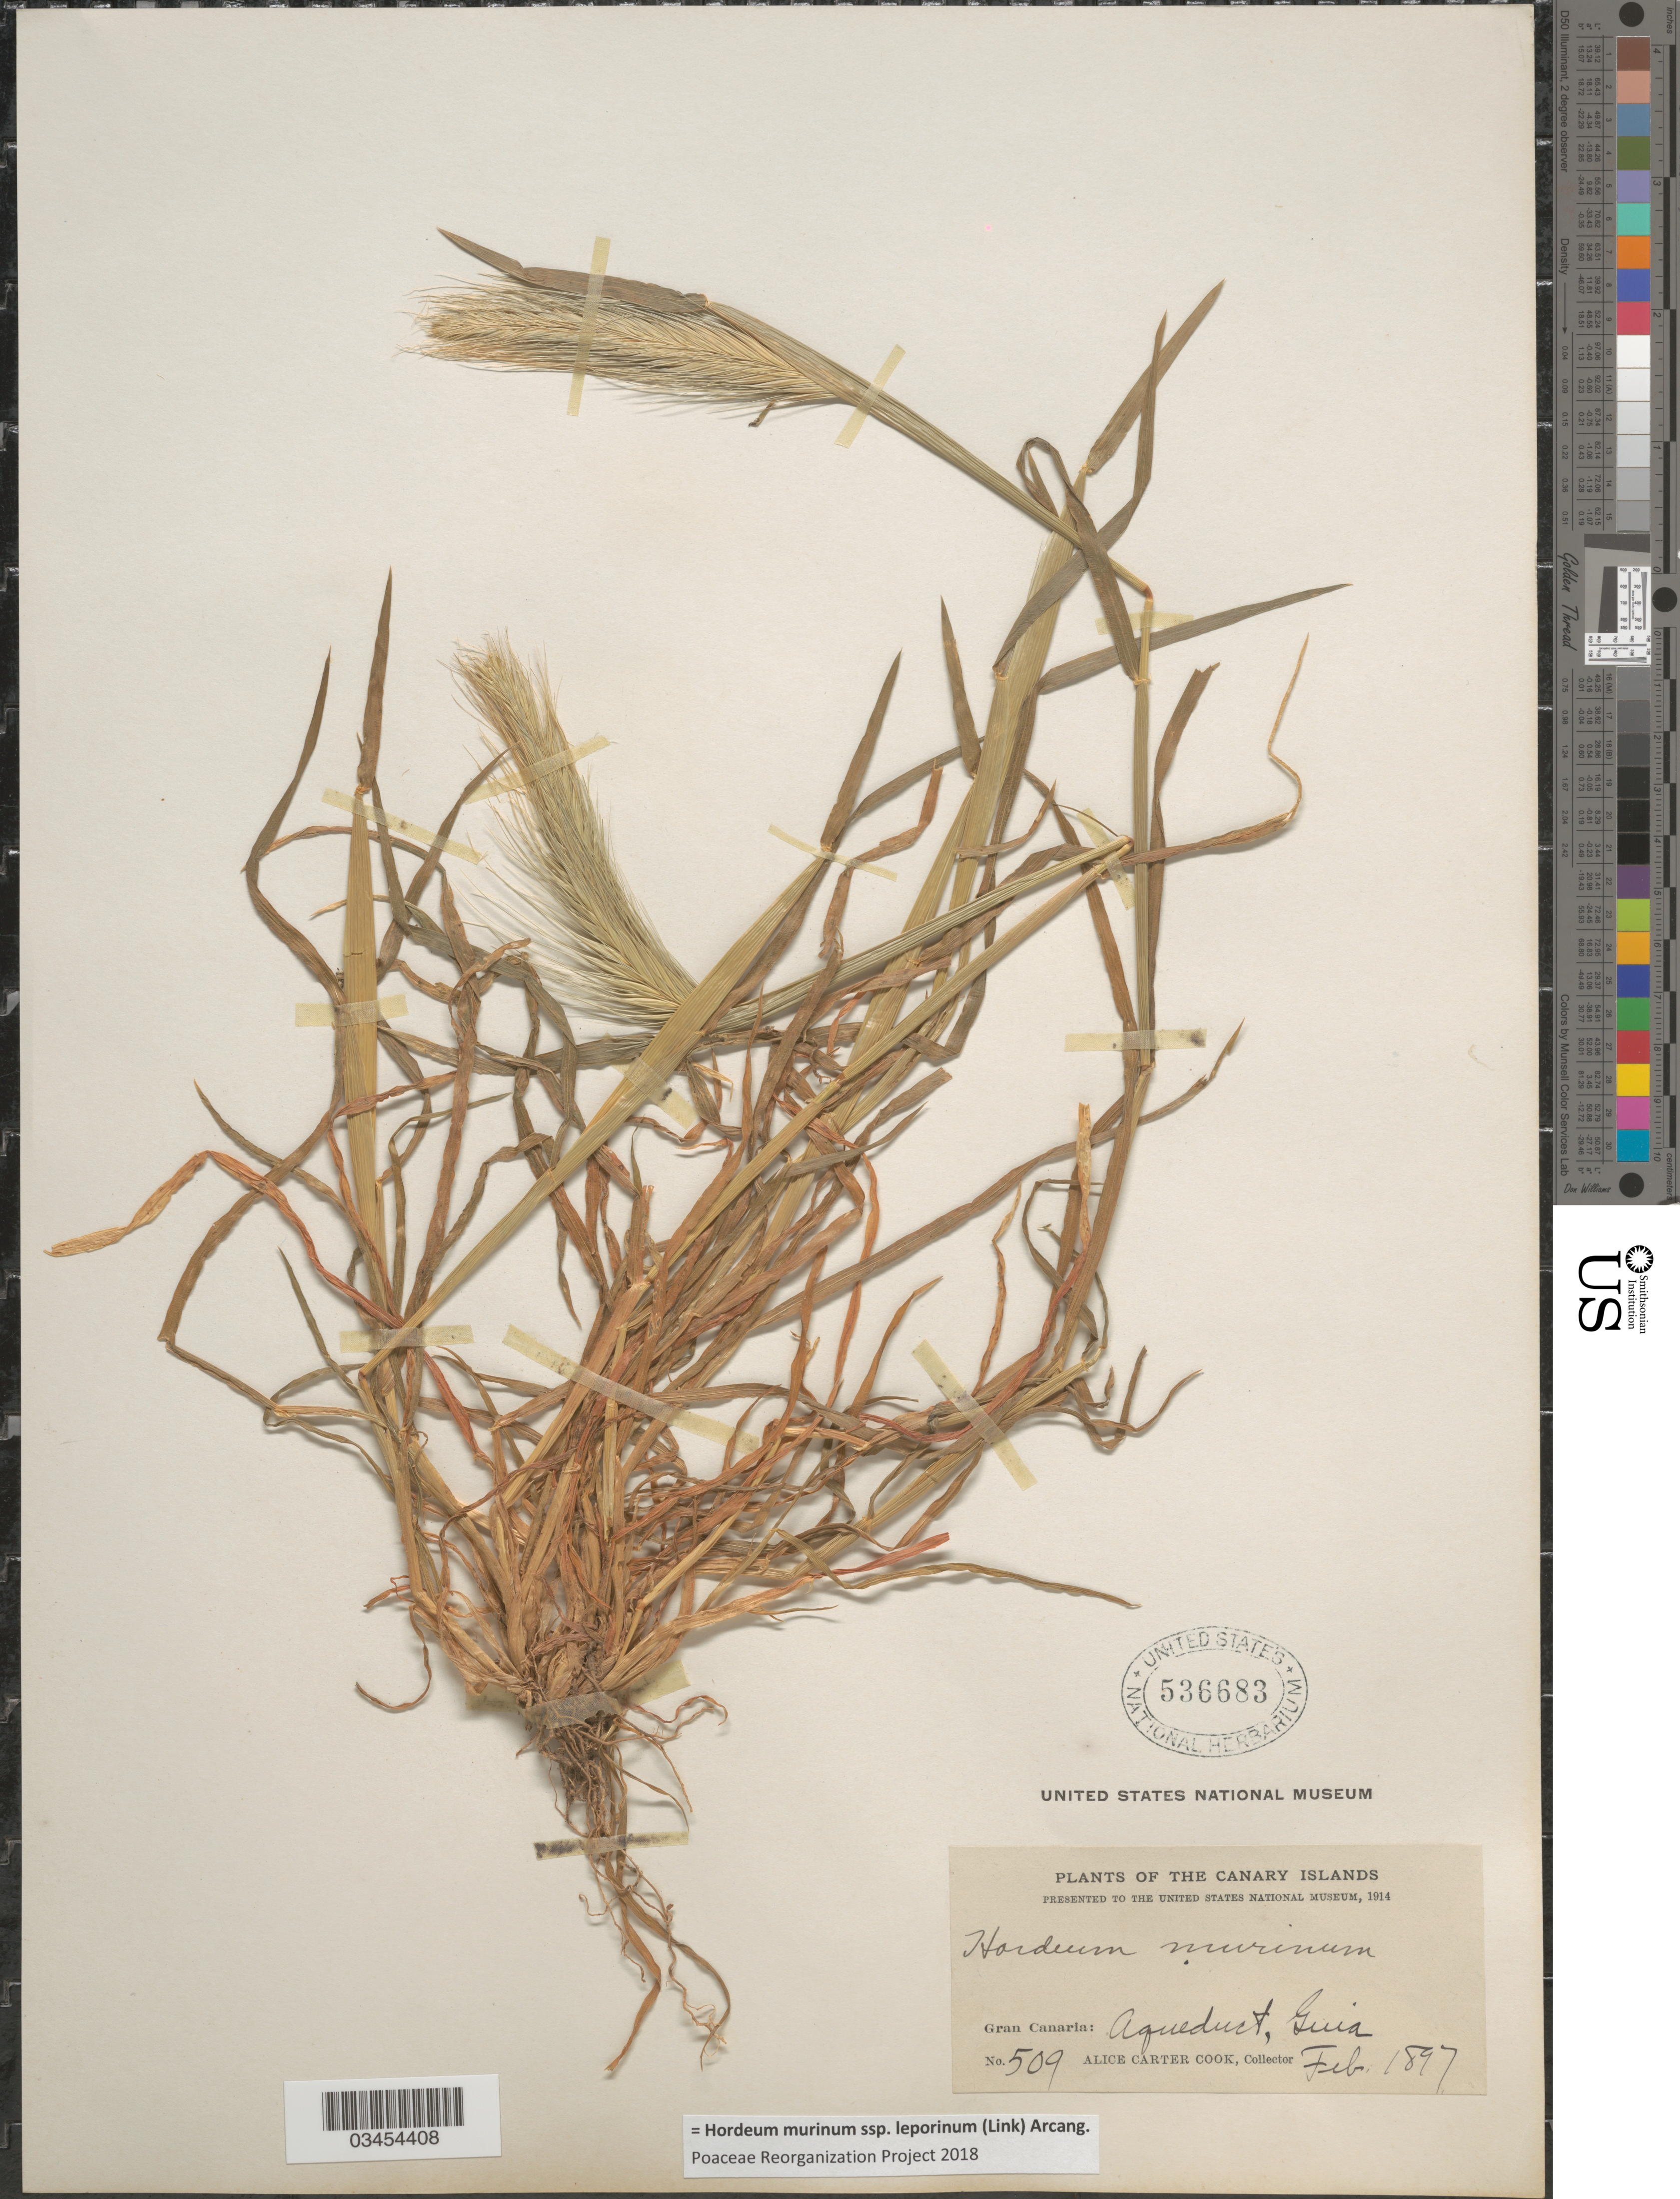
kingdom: Plantae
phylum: Tracheophyta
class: Liliopsida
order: Poales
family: Poaceae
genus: Hordeum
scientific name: Hordeum murinum subsp. leporinum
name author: (Link) Arcang.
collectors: Alice C. Cook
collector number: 509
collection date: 1897-02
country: Spain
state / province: Canarias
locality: Canary Islands. Gran Canaria: Aqueduct, Guia.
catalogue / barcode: US 536683